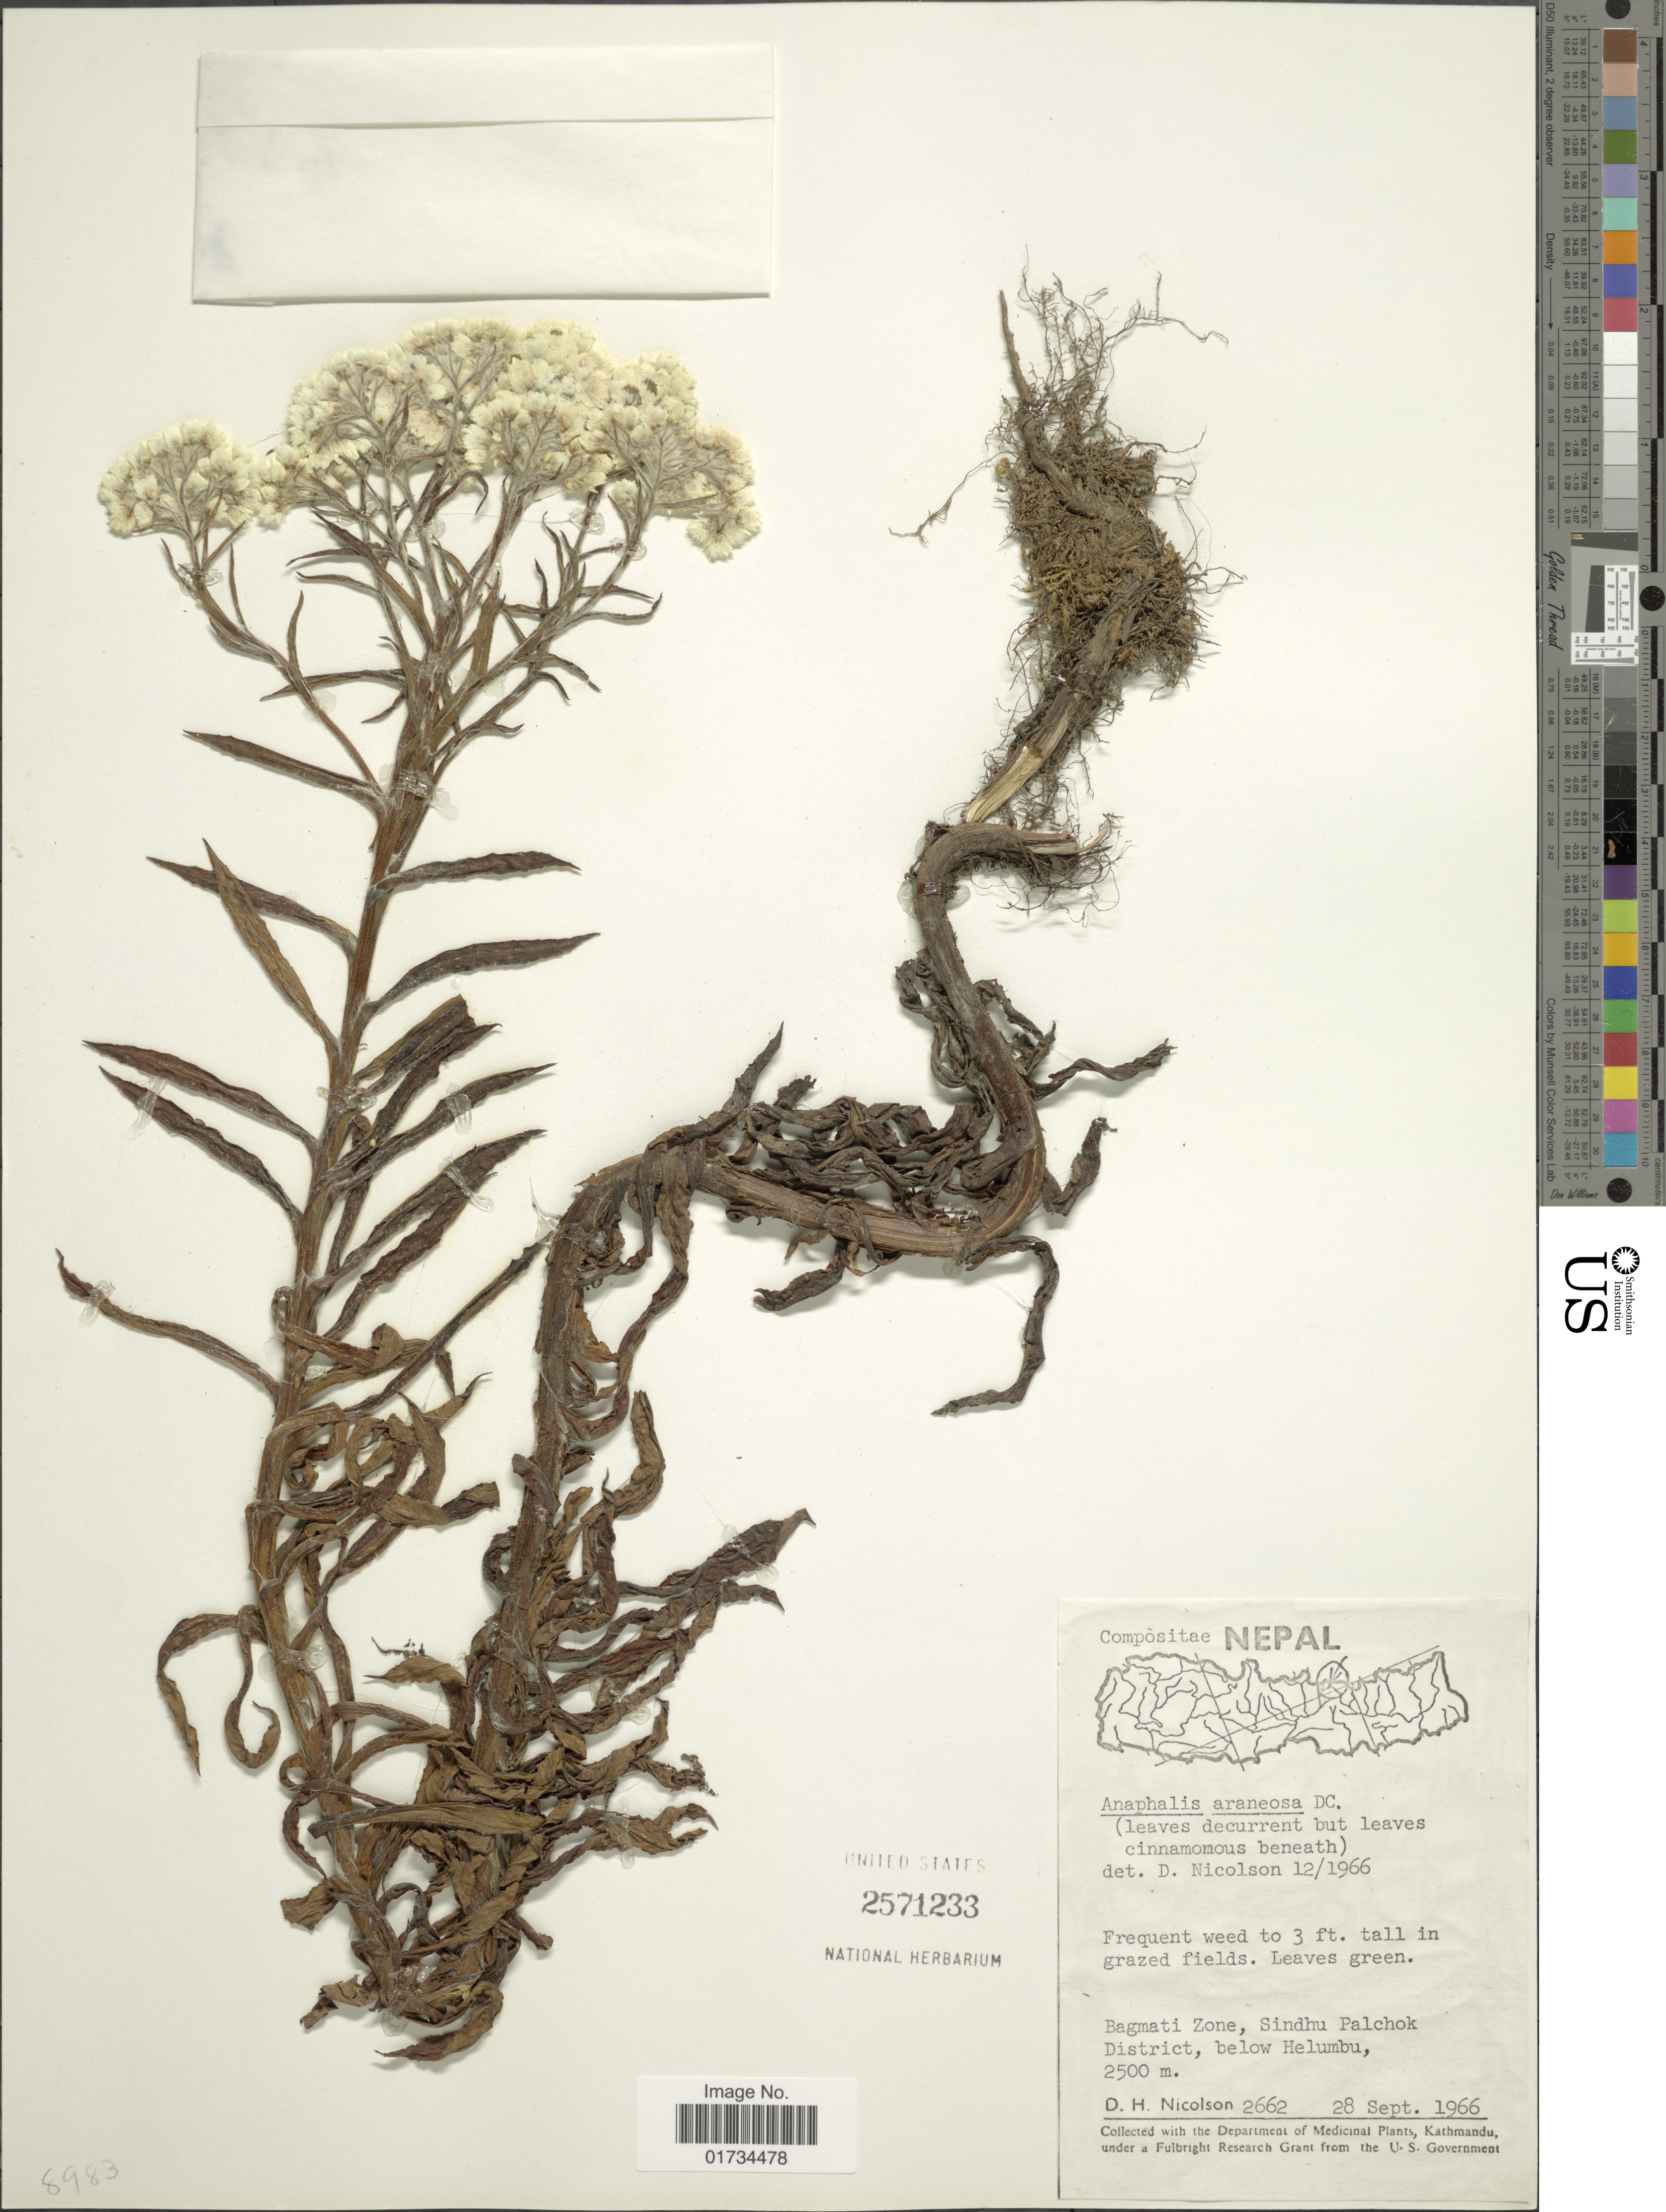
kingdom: Plantae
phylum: Tracheophyta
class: Magnoliopsida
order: Asterales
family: Asteraceae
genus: Anaphalis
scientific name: Anaphalis busua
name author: (Buch.-Ham. ex D. Don) DC.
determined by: Chen, Y. S.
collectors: D. H. Nicolson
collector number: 2662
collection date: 1966-09-28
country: Nepal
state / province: Bagmati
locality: Nepal. Bagmati Zone, Sindhu Palchok District, below Helumbu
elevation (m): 2500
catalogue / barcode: US 2571233